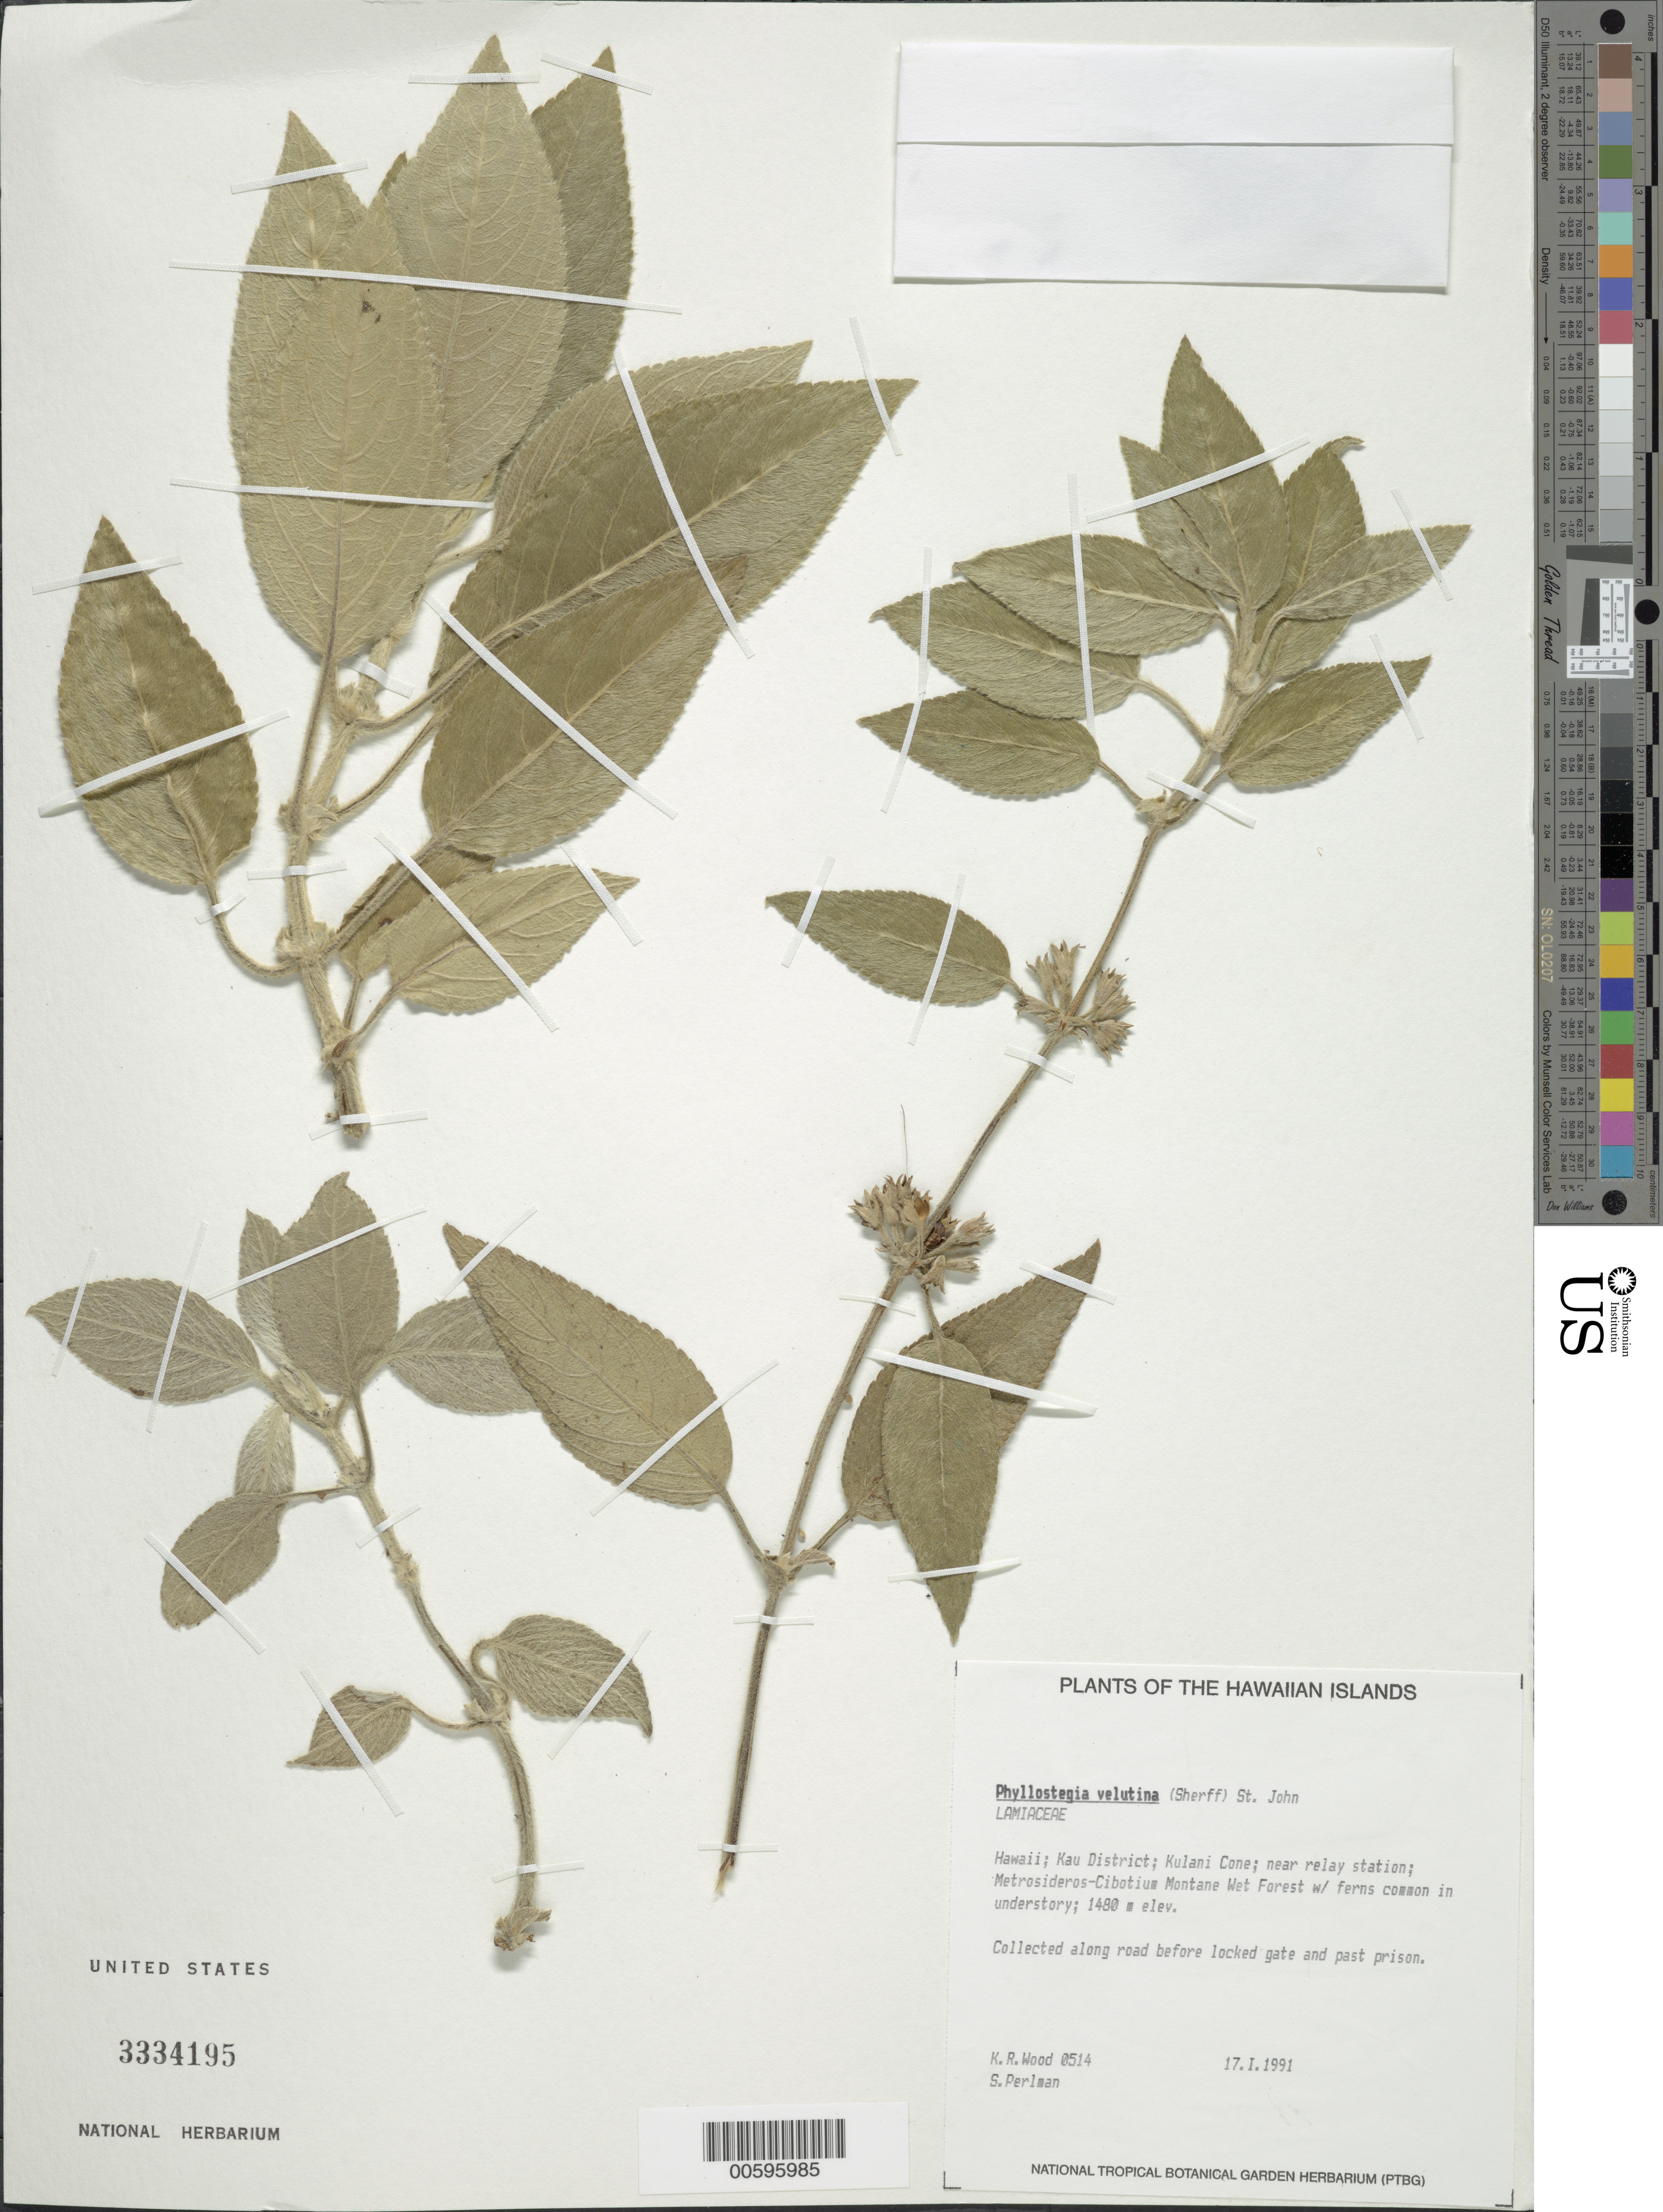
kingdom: Plantae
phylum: Tracheophyta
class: Magnoliopsida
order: Lamiales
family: Lamiaceae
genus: Phyllostegia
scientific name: Phyllostegia velutina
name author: (Sherff) H. St. John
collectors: K. R. Wood & S. P. Perlman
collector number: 0514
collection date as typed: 17 Feb 1991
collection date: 1991-02-17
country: United States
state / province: Hawaii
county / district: Hawaii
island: Hawaii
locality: Kau Dist; Kulani Cone; near relay station.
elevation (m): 1480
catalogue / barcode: US 3334195